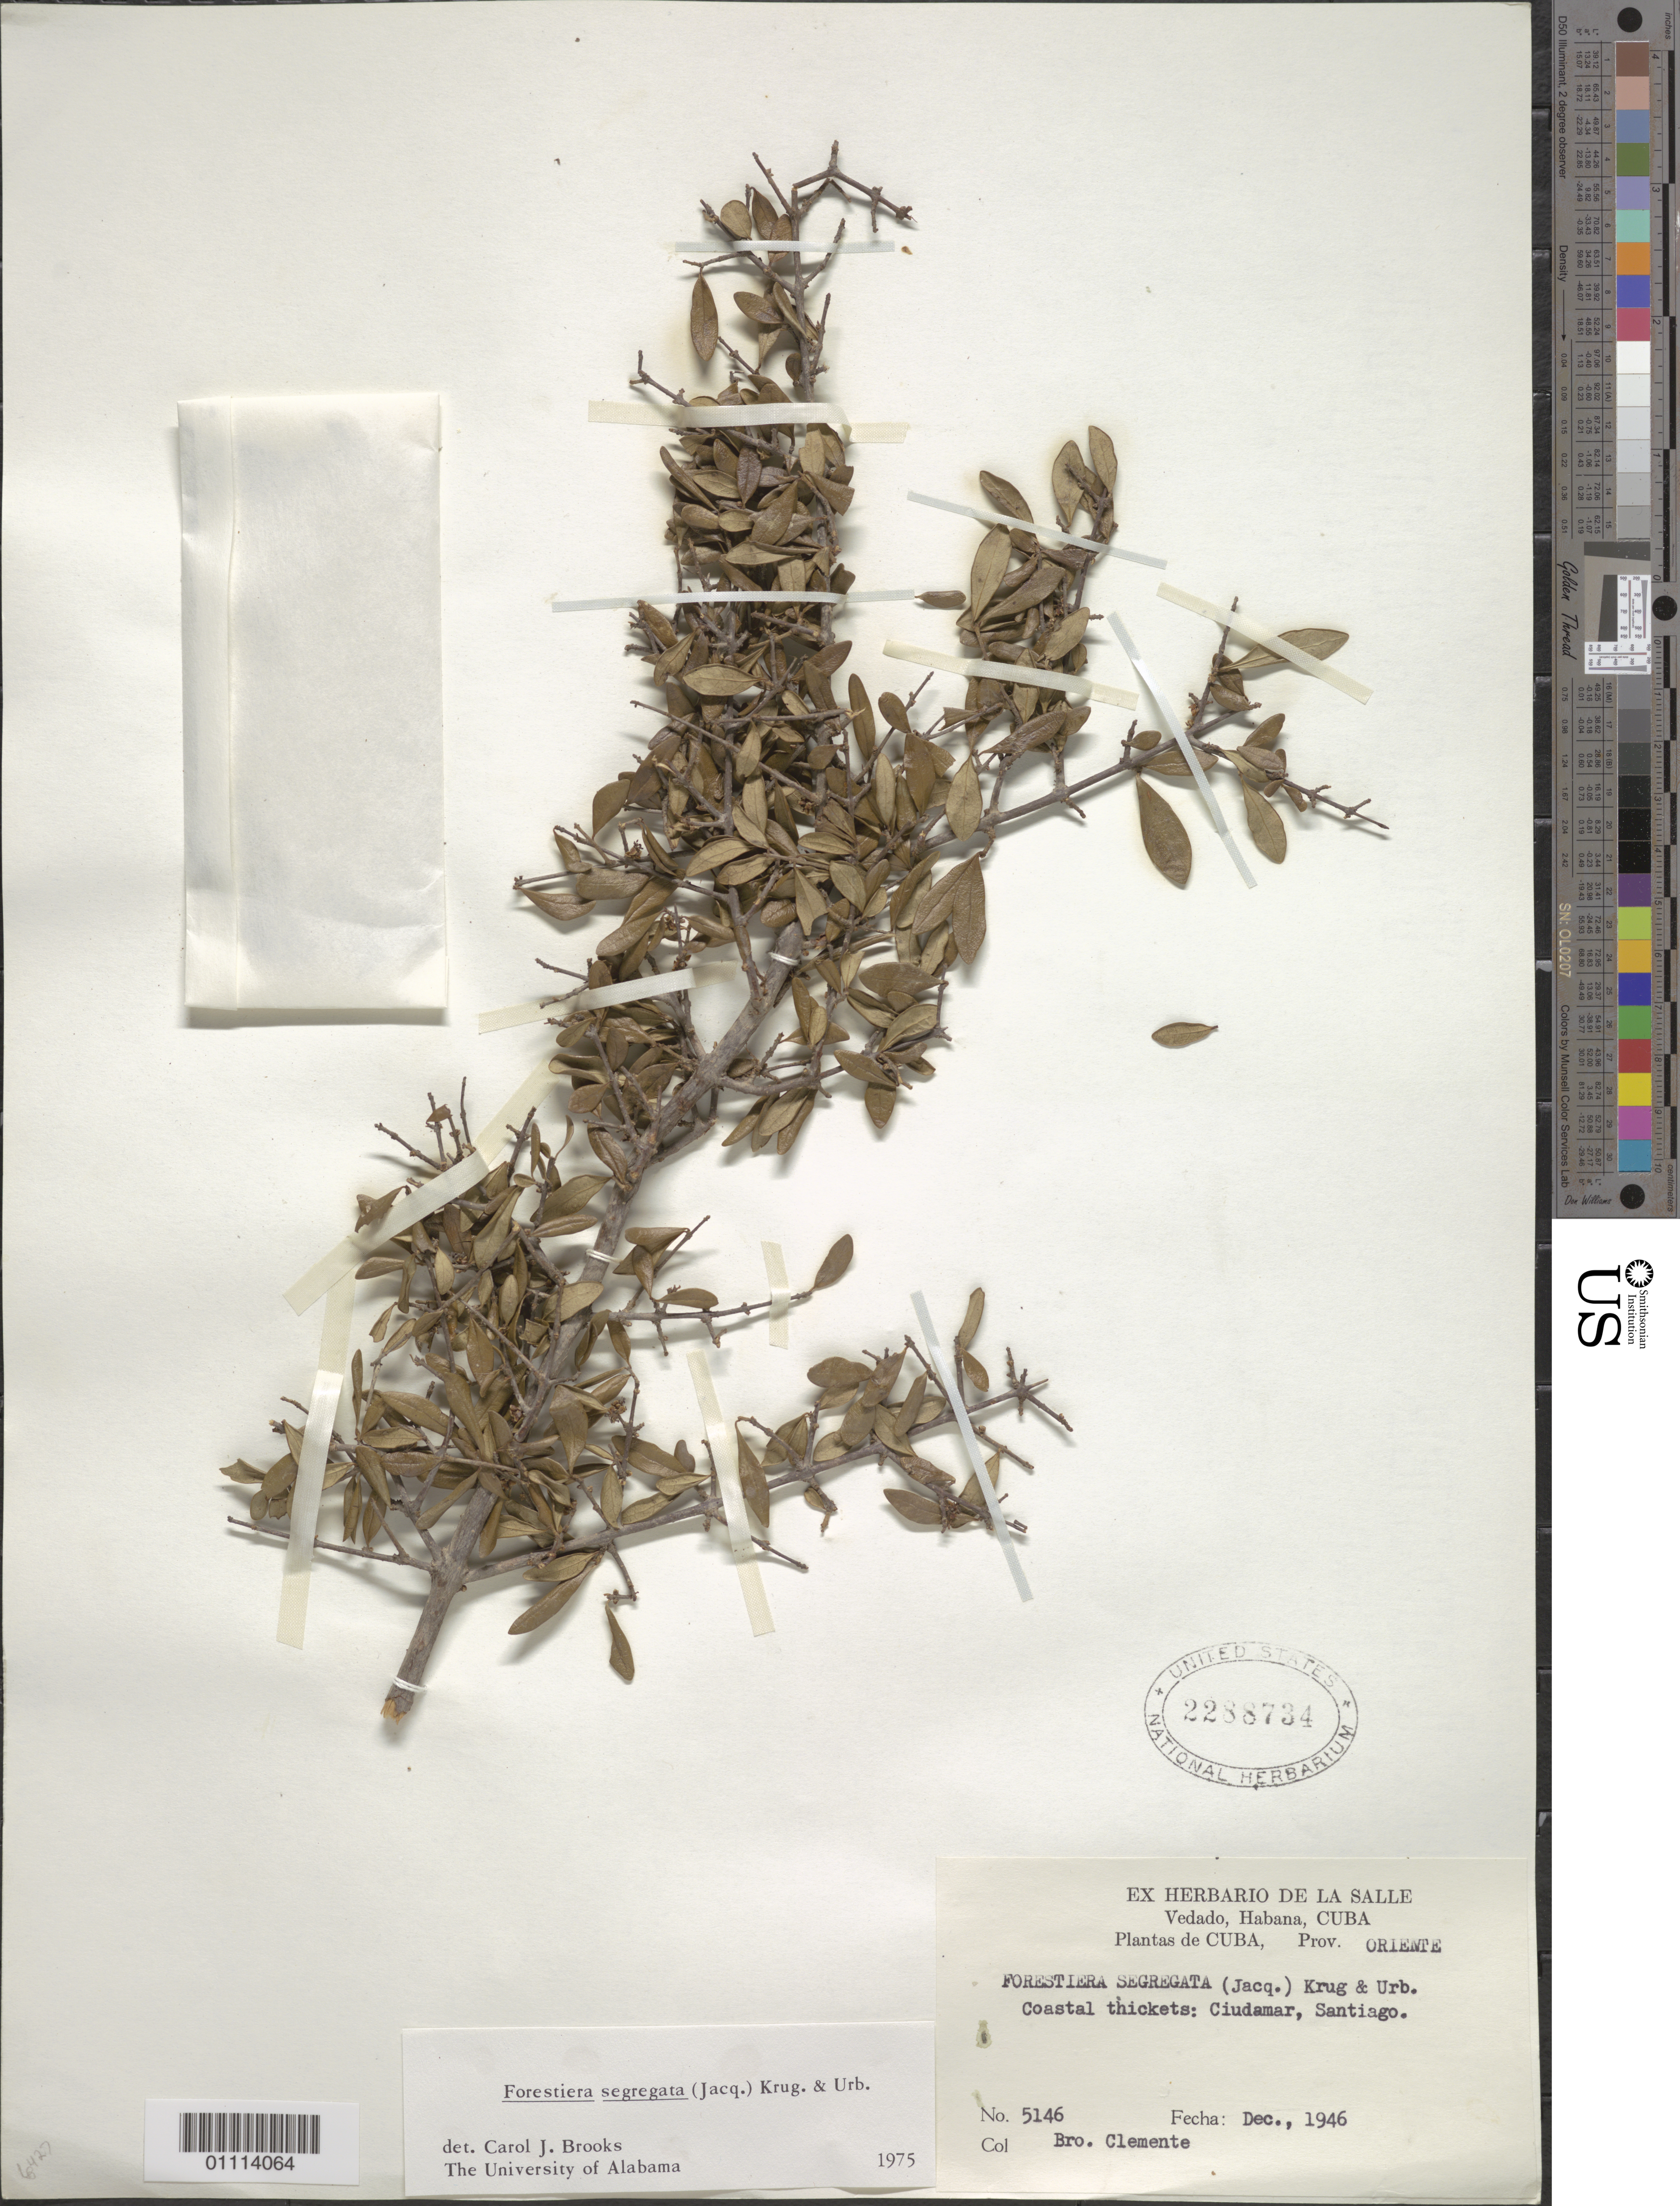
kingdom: Plantae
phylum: Tracheophyta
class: Magnoliopsida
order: Lamiales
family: Oleaceae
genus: Forestiera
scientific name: Forestiera segregata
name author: (Jacq.) Krug & Urb.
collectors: B. Clement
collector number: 5146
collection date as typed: Dec 1946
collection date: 1946-12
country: Cuba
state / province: Santiago de Cuba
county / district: Santiago De Cuba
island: Cuba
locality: Coastal thickets: Ciudamar, Santiago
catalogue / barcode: US 2288734